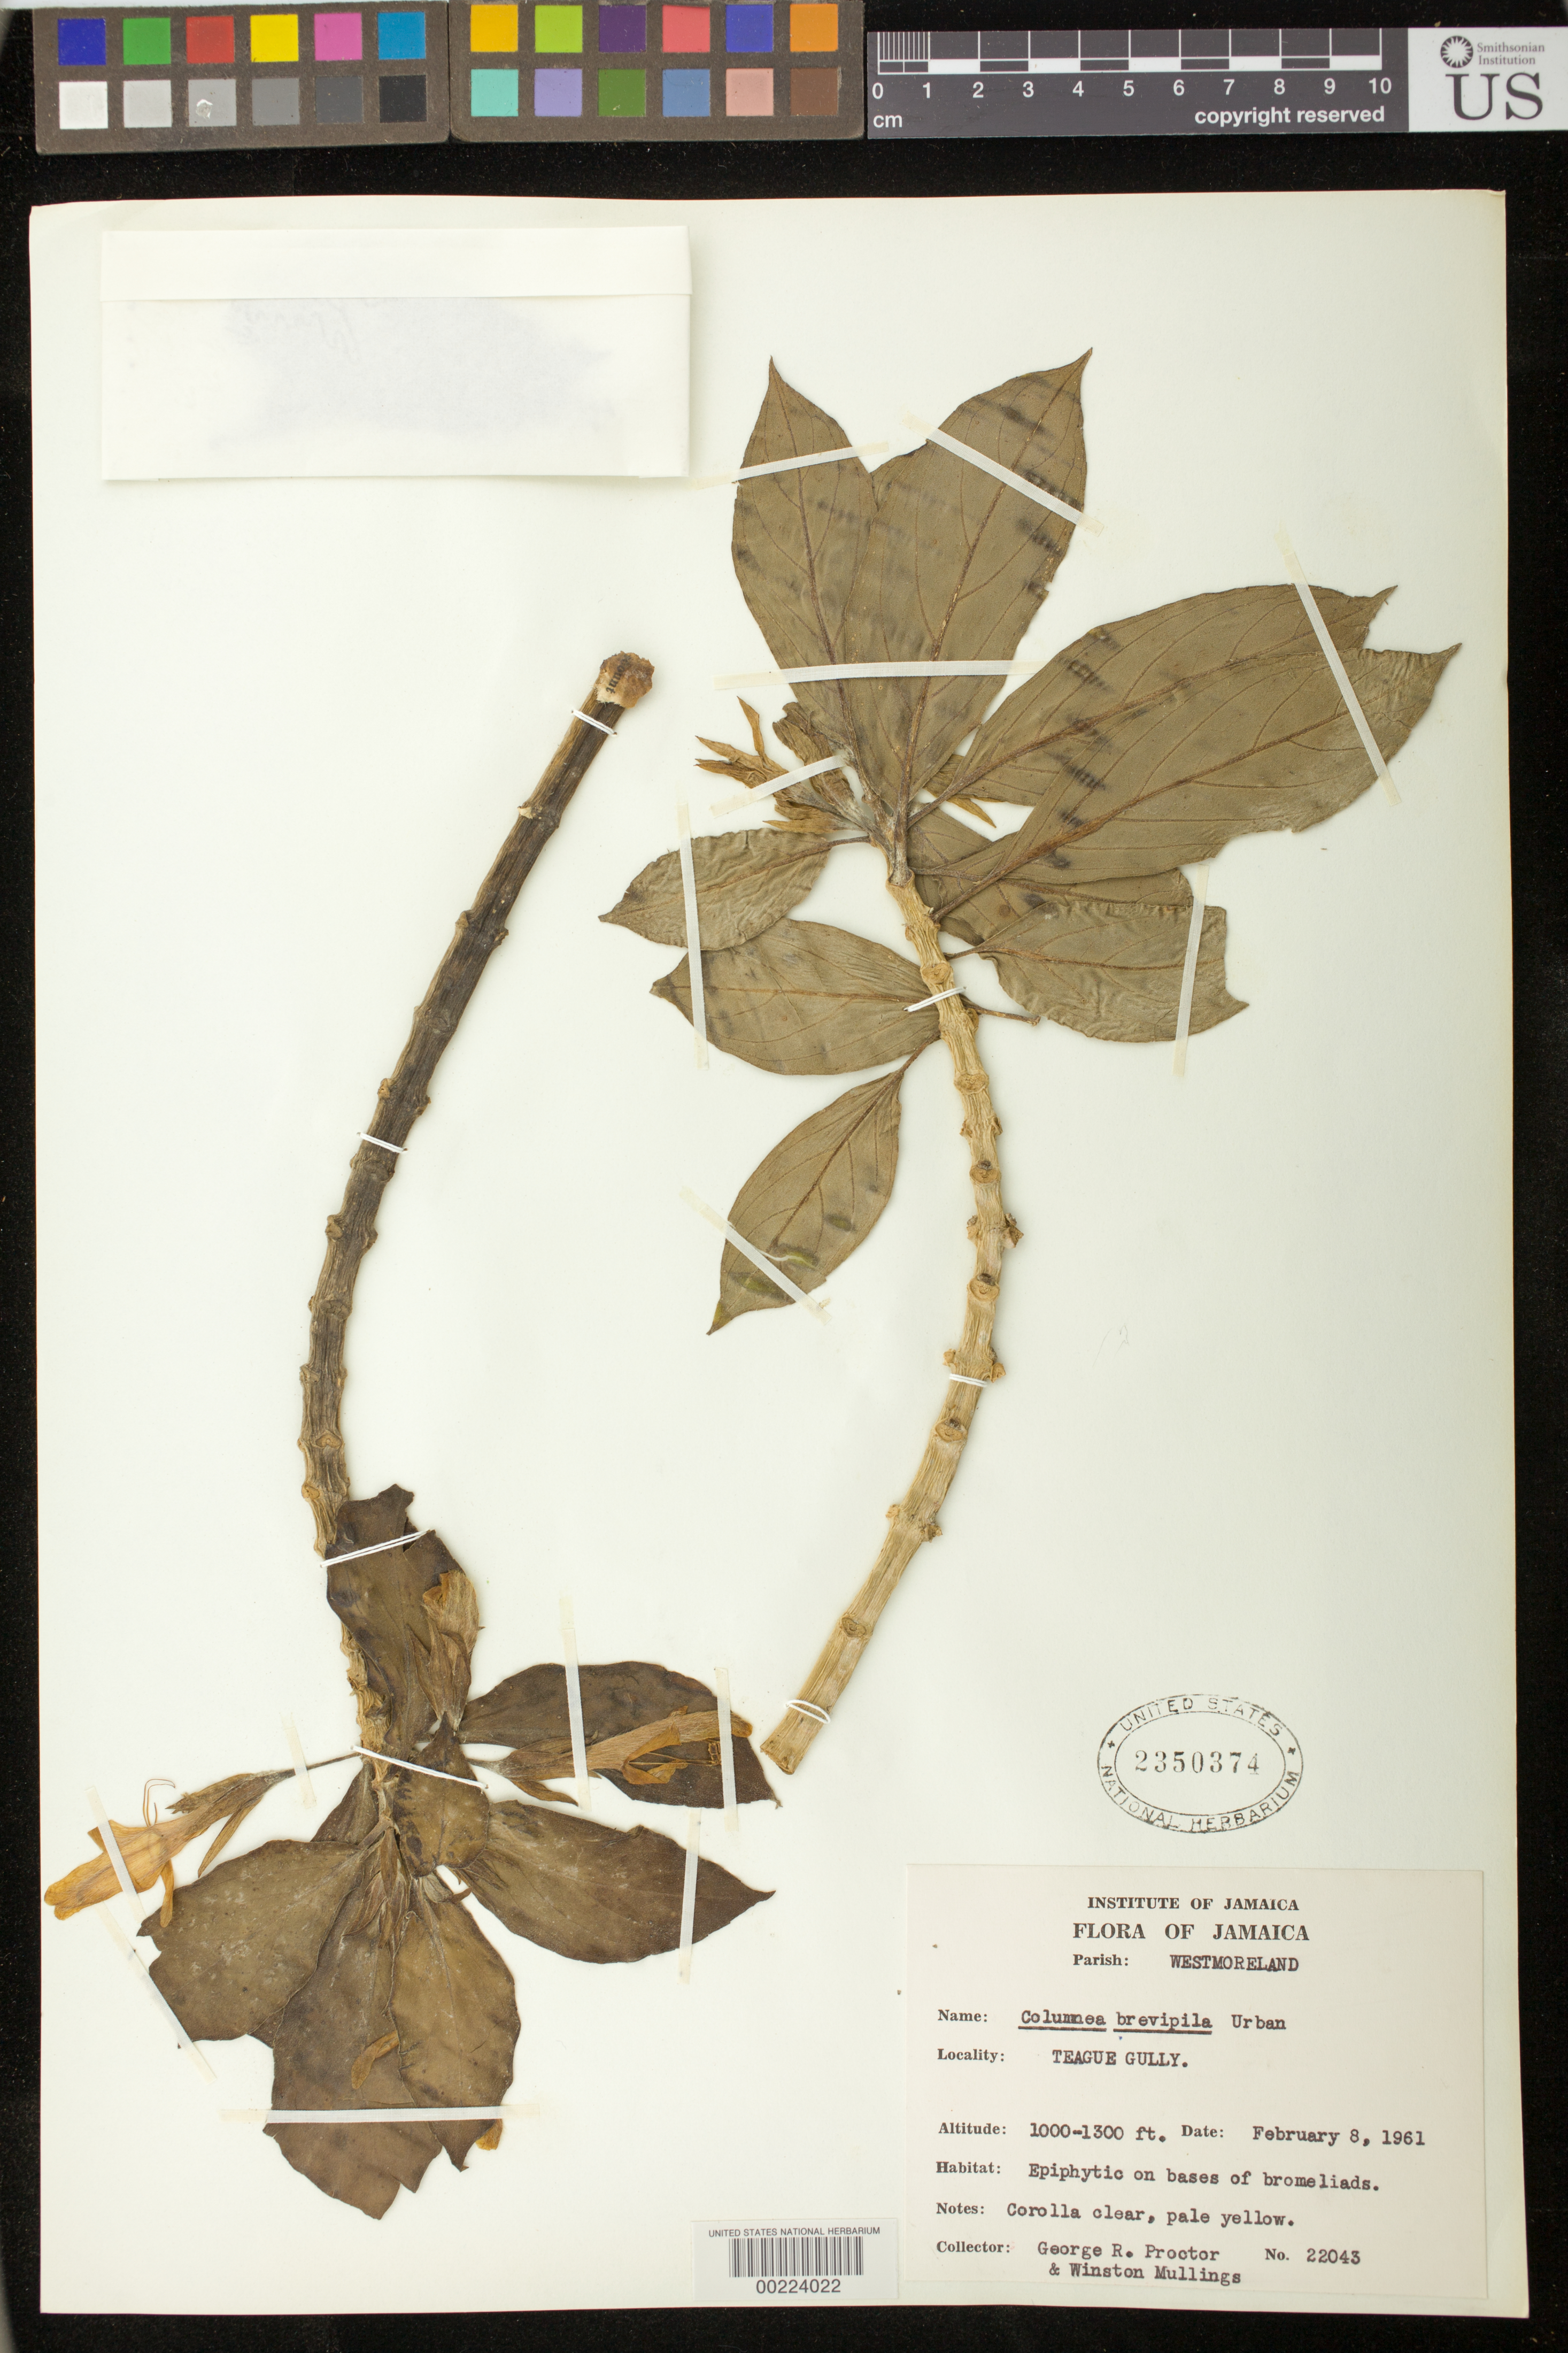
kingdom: Plantae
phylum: Tracheophyta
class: Magnoliopsida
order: Lamiales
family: Gesneriaceae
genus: Columnea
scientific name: Columnea brevipila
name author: Urb.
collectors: G. R. Proctor & W. Mullings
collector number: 22043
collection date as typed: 08 Feb 1961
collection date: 1961-02-08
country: Jamaica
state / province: Westmoreland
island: Jamaica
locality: Teague Gully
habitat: Epiphytic on bases of bromeliads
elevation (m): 305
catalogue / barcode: US 2350374